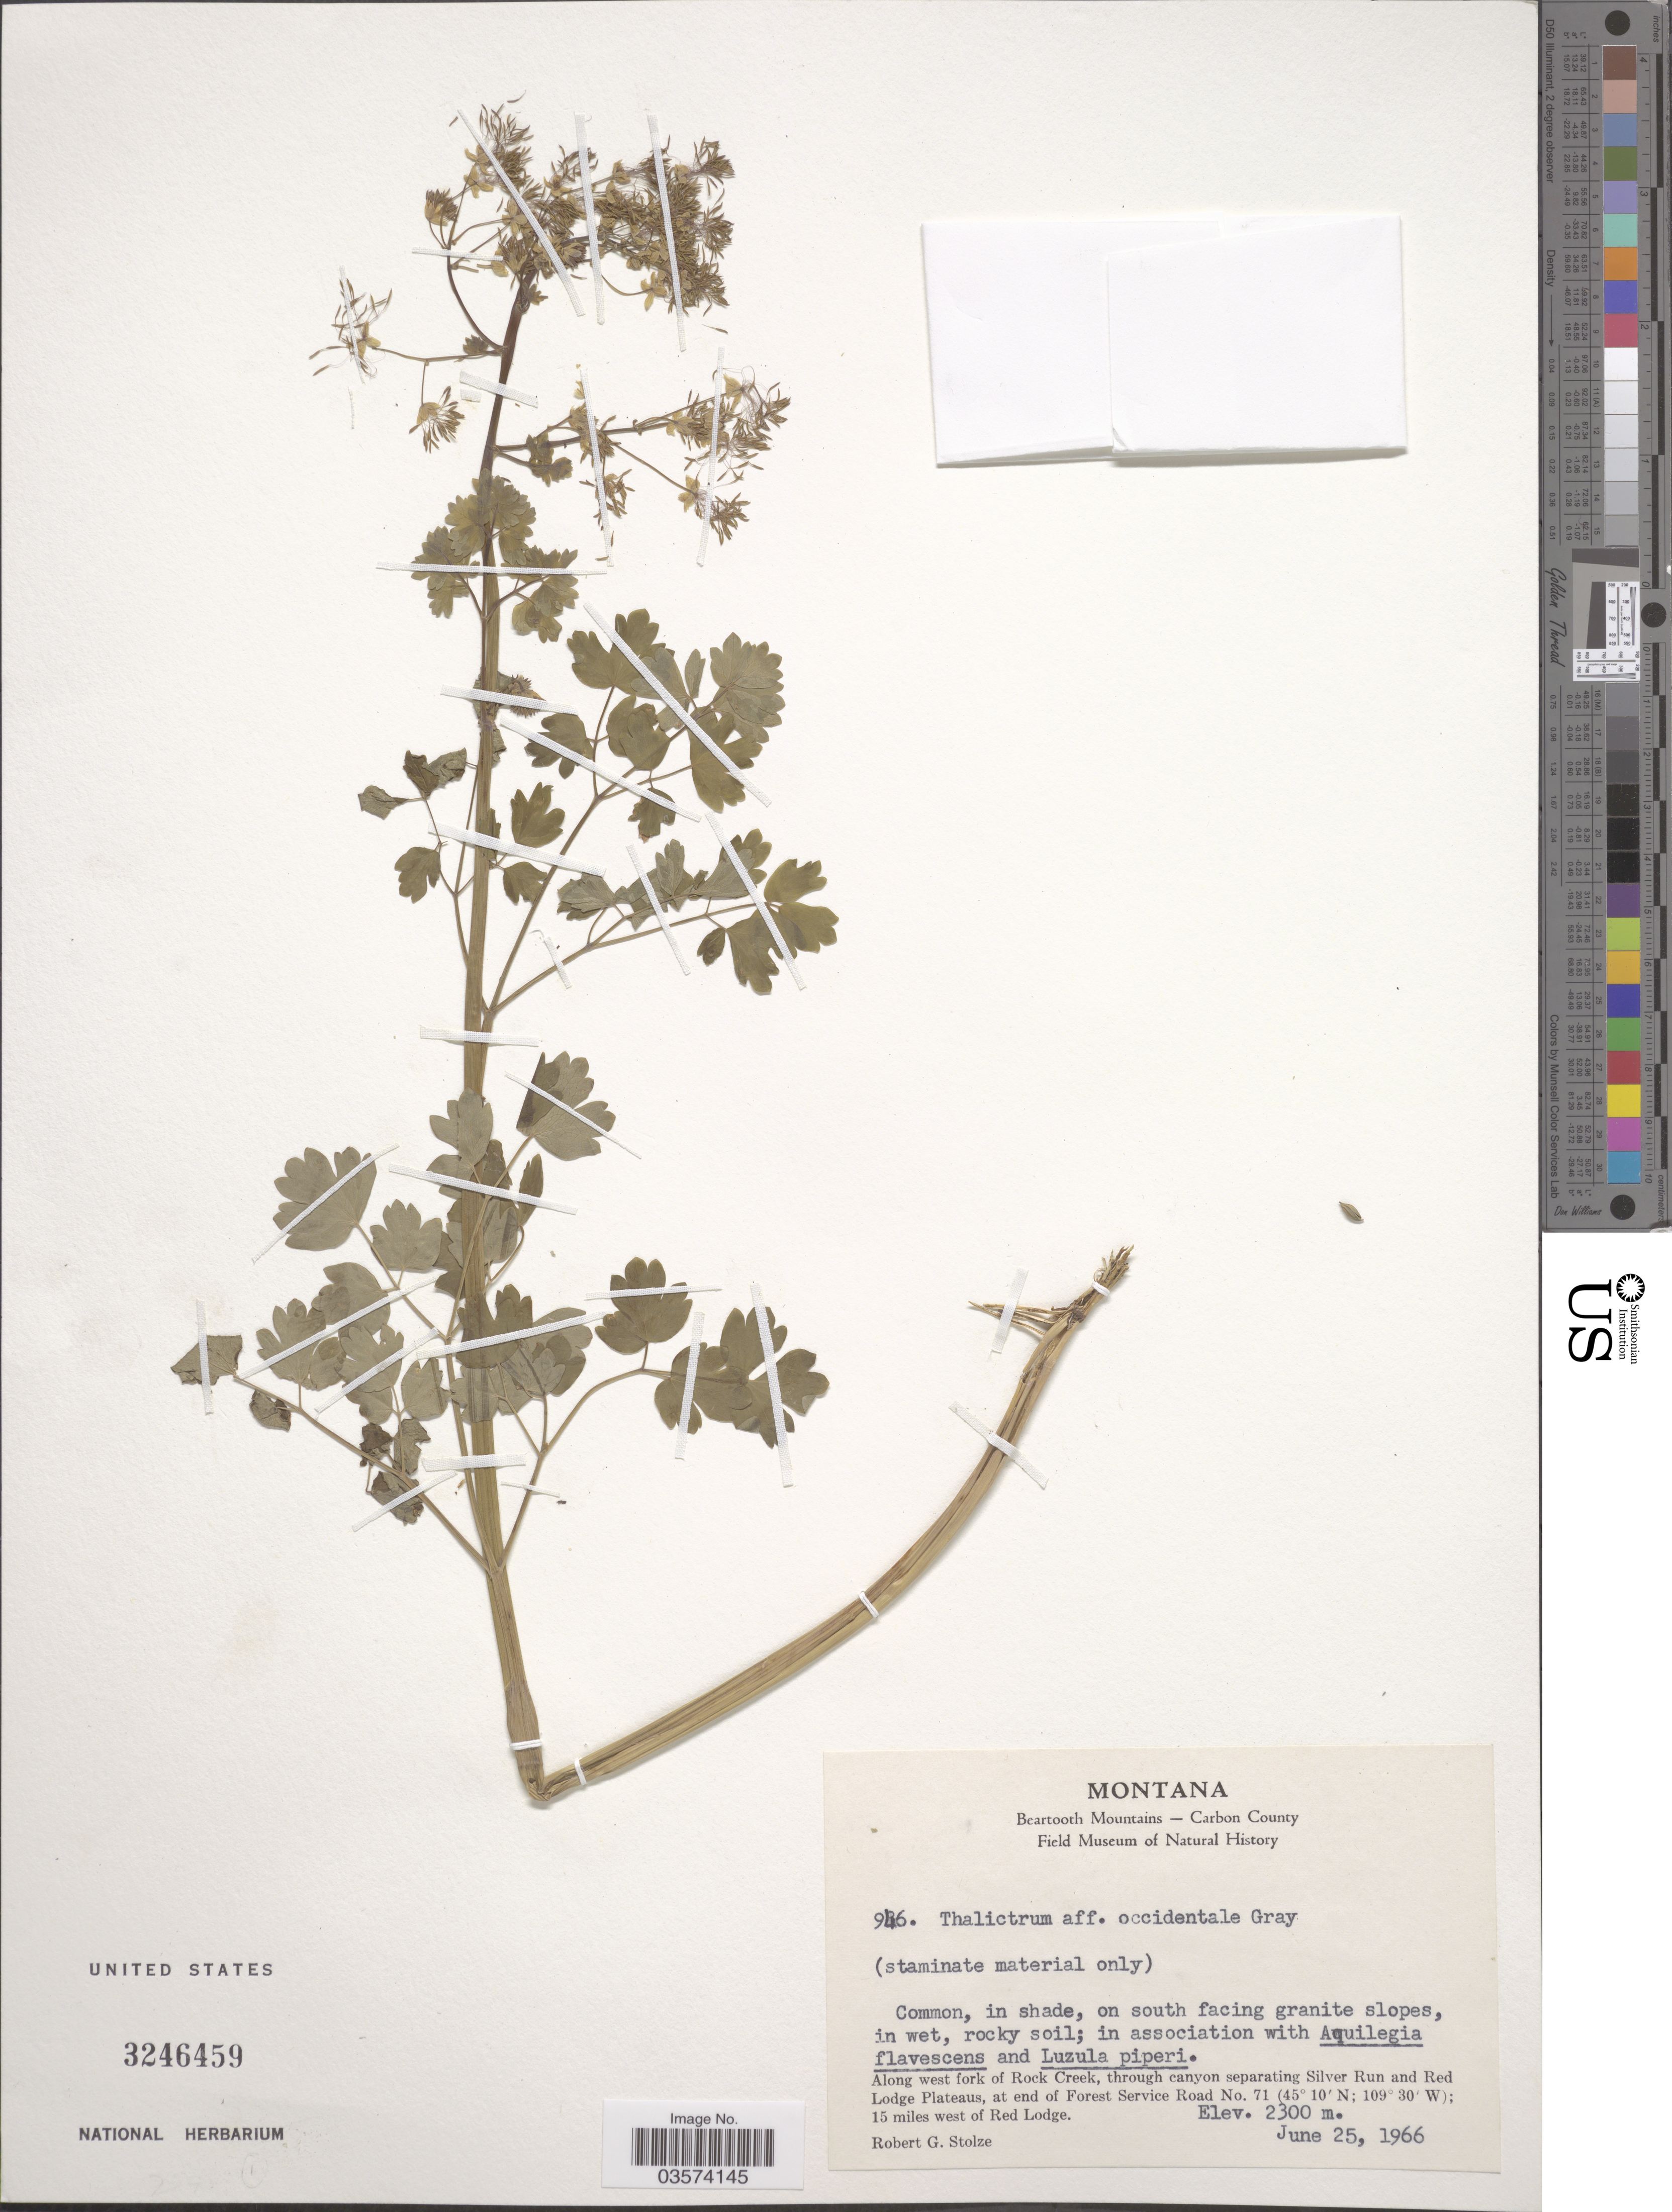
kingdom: Plantae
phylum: Tracheophyta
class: Magnoliopsida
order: Ranunculales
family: Ranunculaceae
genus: Thalictrum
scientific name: Thalictrum occidentale var. palousense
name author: H. St. John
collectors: R. G. Stolze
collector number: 946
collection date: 1966-06-25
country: United States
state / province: Montana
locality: Beartooth Mountains - Carbon County. Along west fork of Rock Creek, through canyon separating Silver Run and Red Lodge Plateaus, at end of Forest Service Road No. 71. 15 miles west of Red Lodge.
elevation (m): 2300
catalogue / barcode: US 3246459